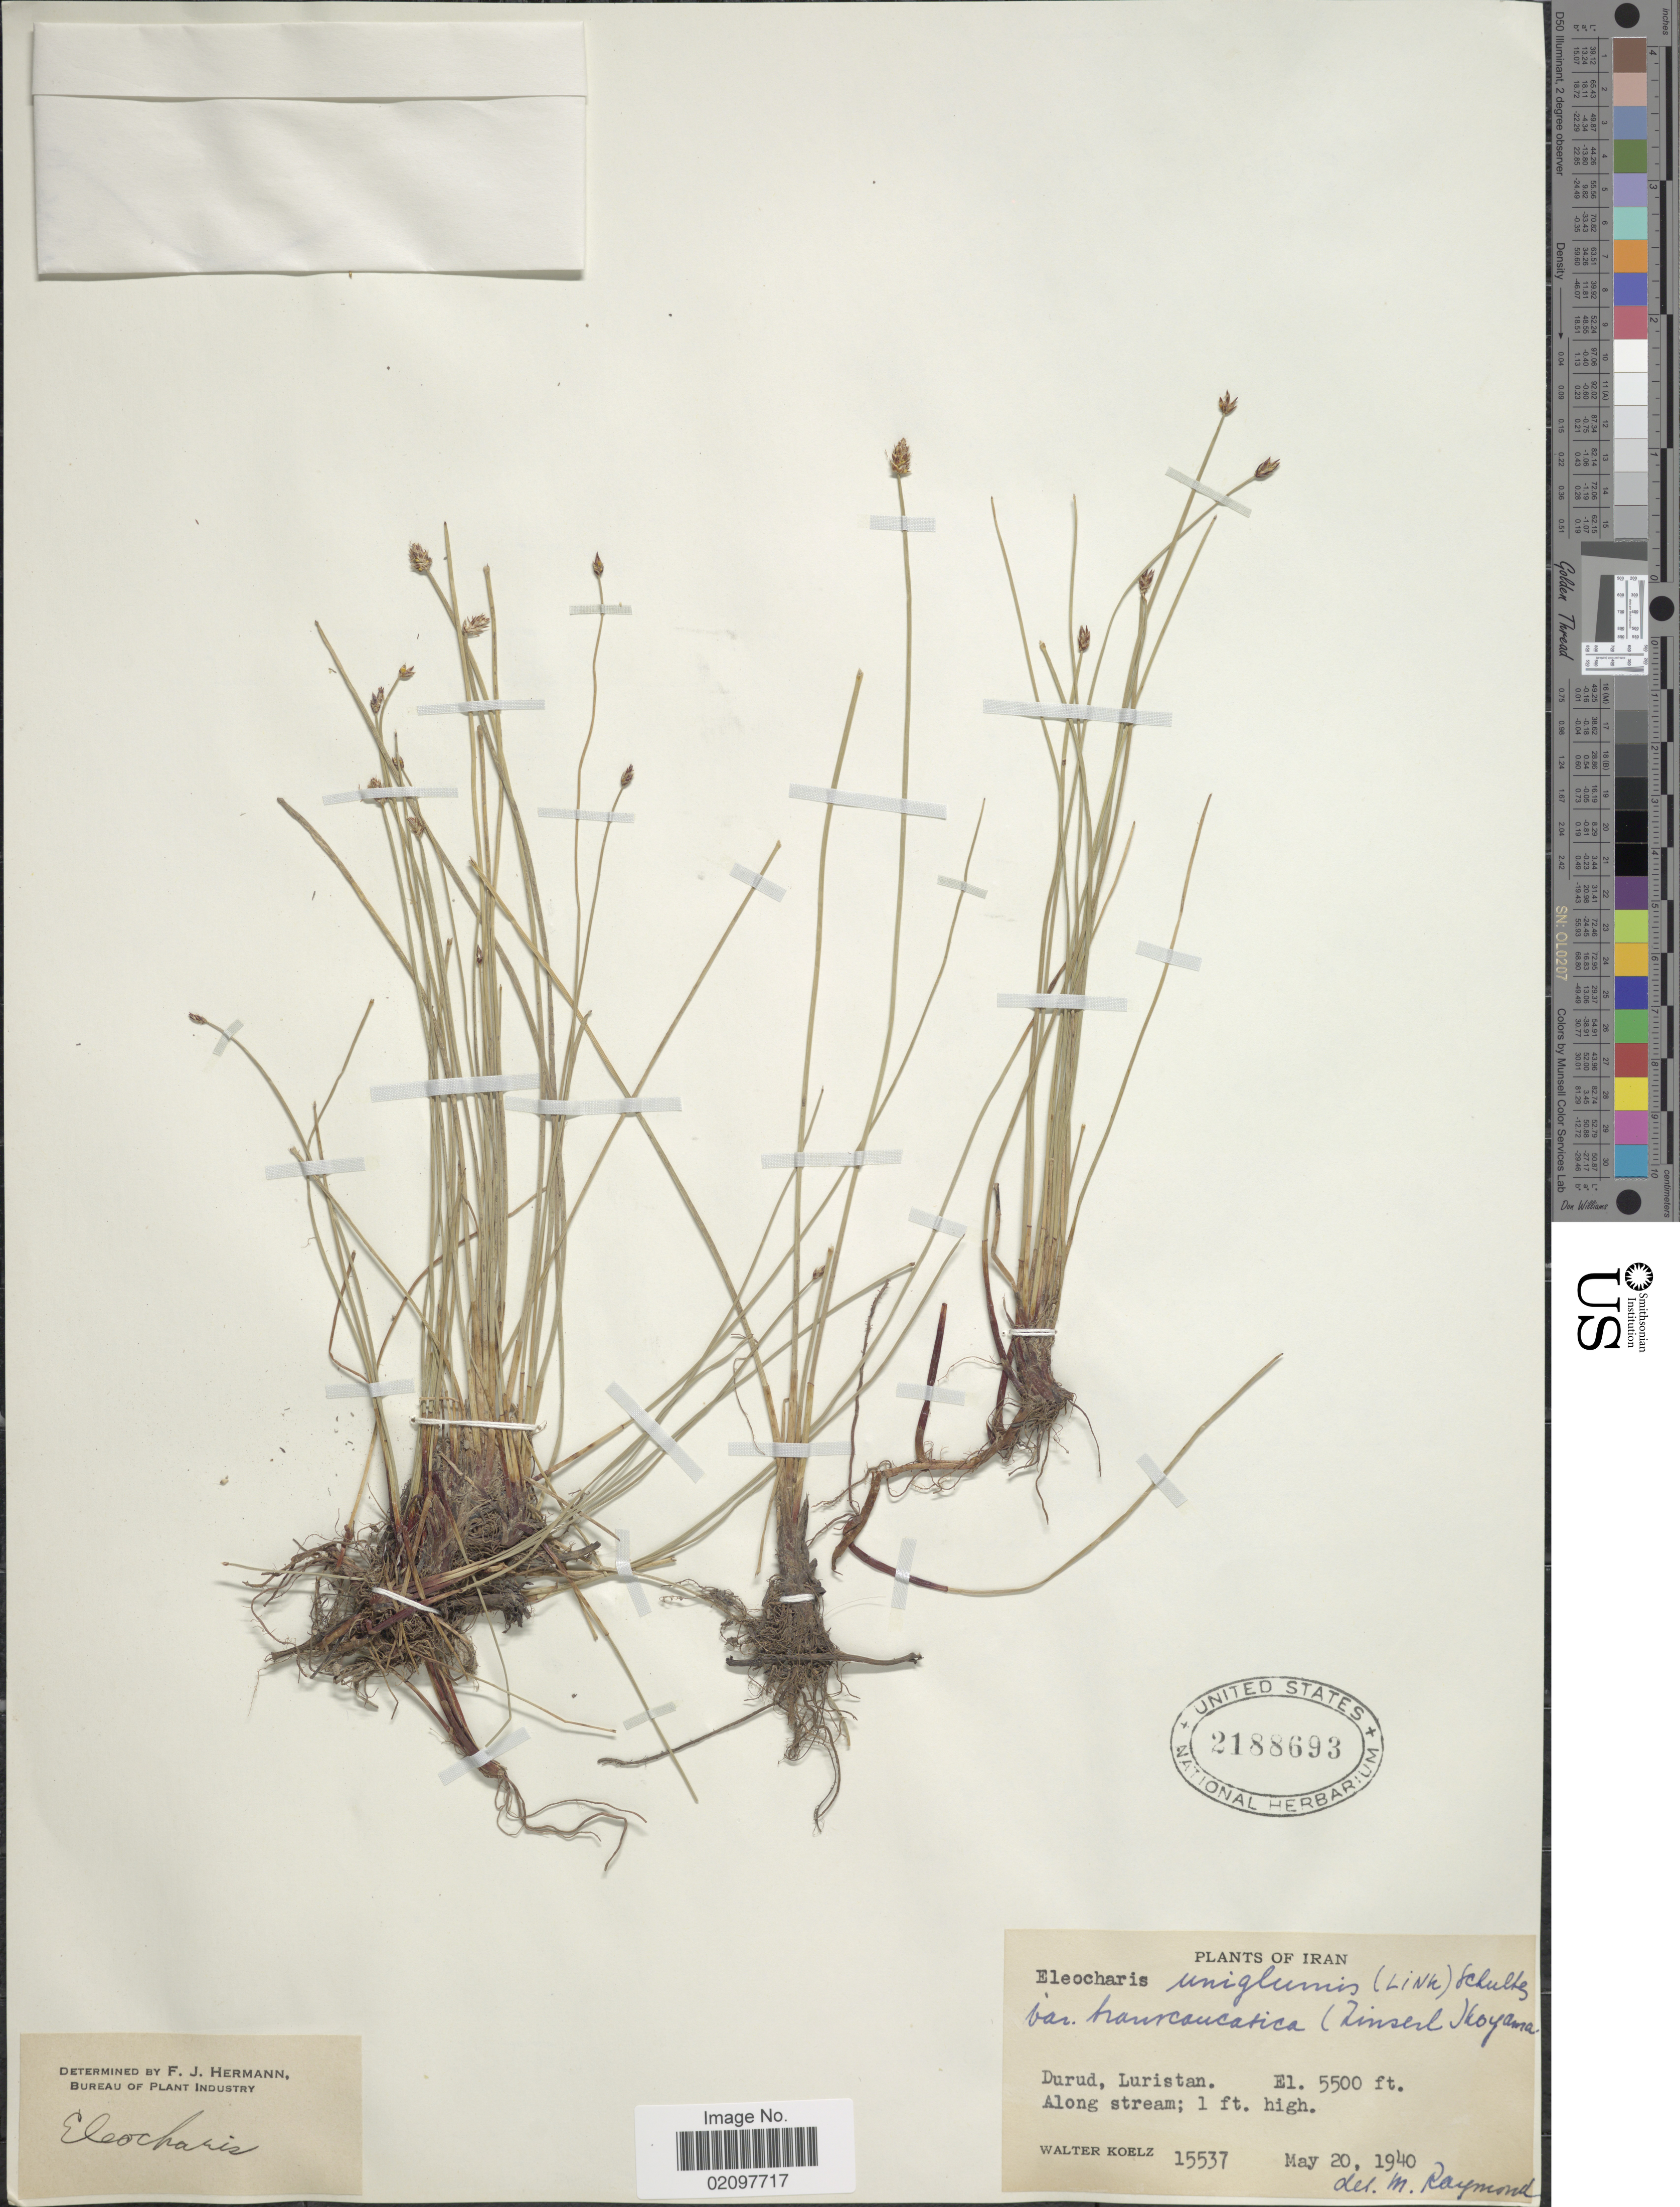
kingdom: Plantae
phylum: Tracheophyta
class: Liliopsida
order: Poales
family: Cyperaceae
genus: Eleocharis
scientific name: Eleocharis uniglumis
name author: (Link) Schult.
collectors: W. N. Koelz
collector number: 15537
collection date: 1940-05-20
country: Iran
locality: Durud, Luristan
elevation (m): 1676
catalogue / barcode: US 2188693